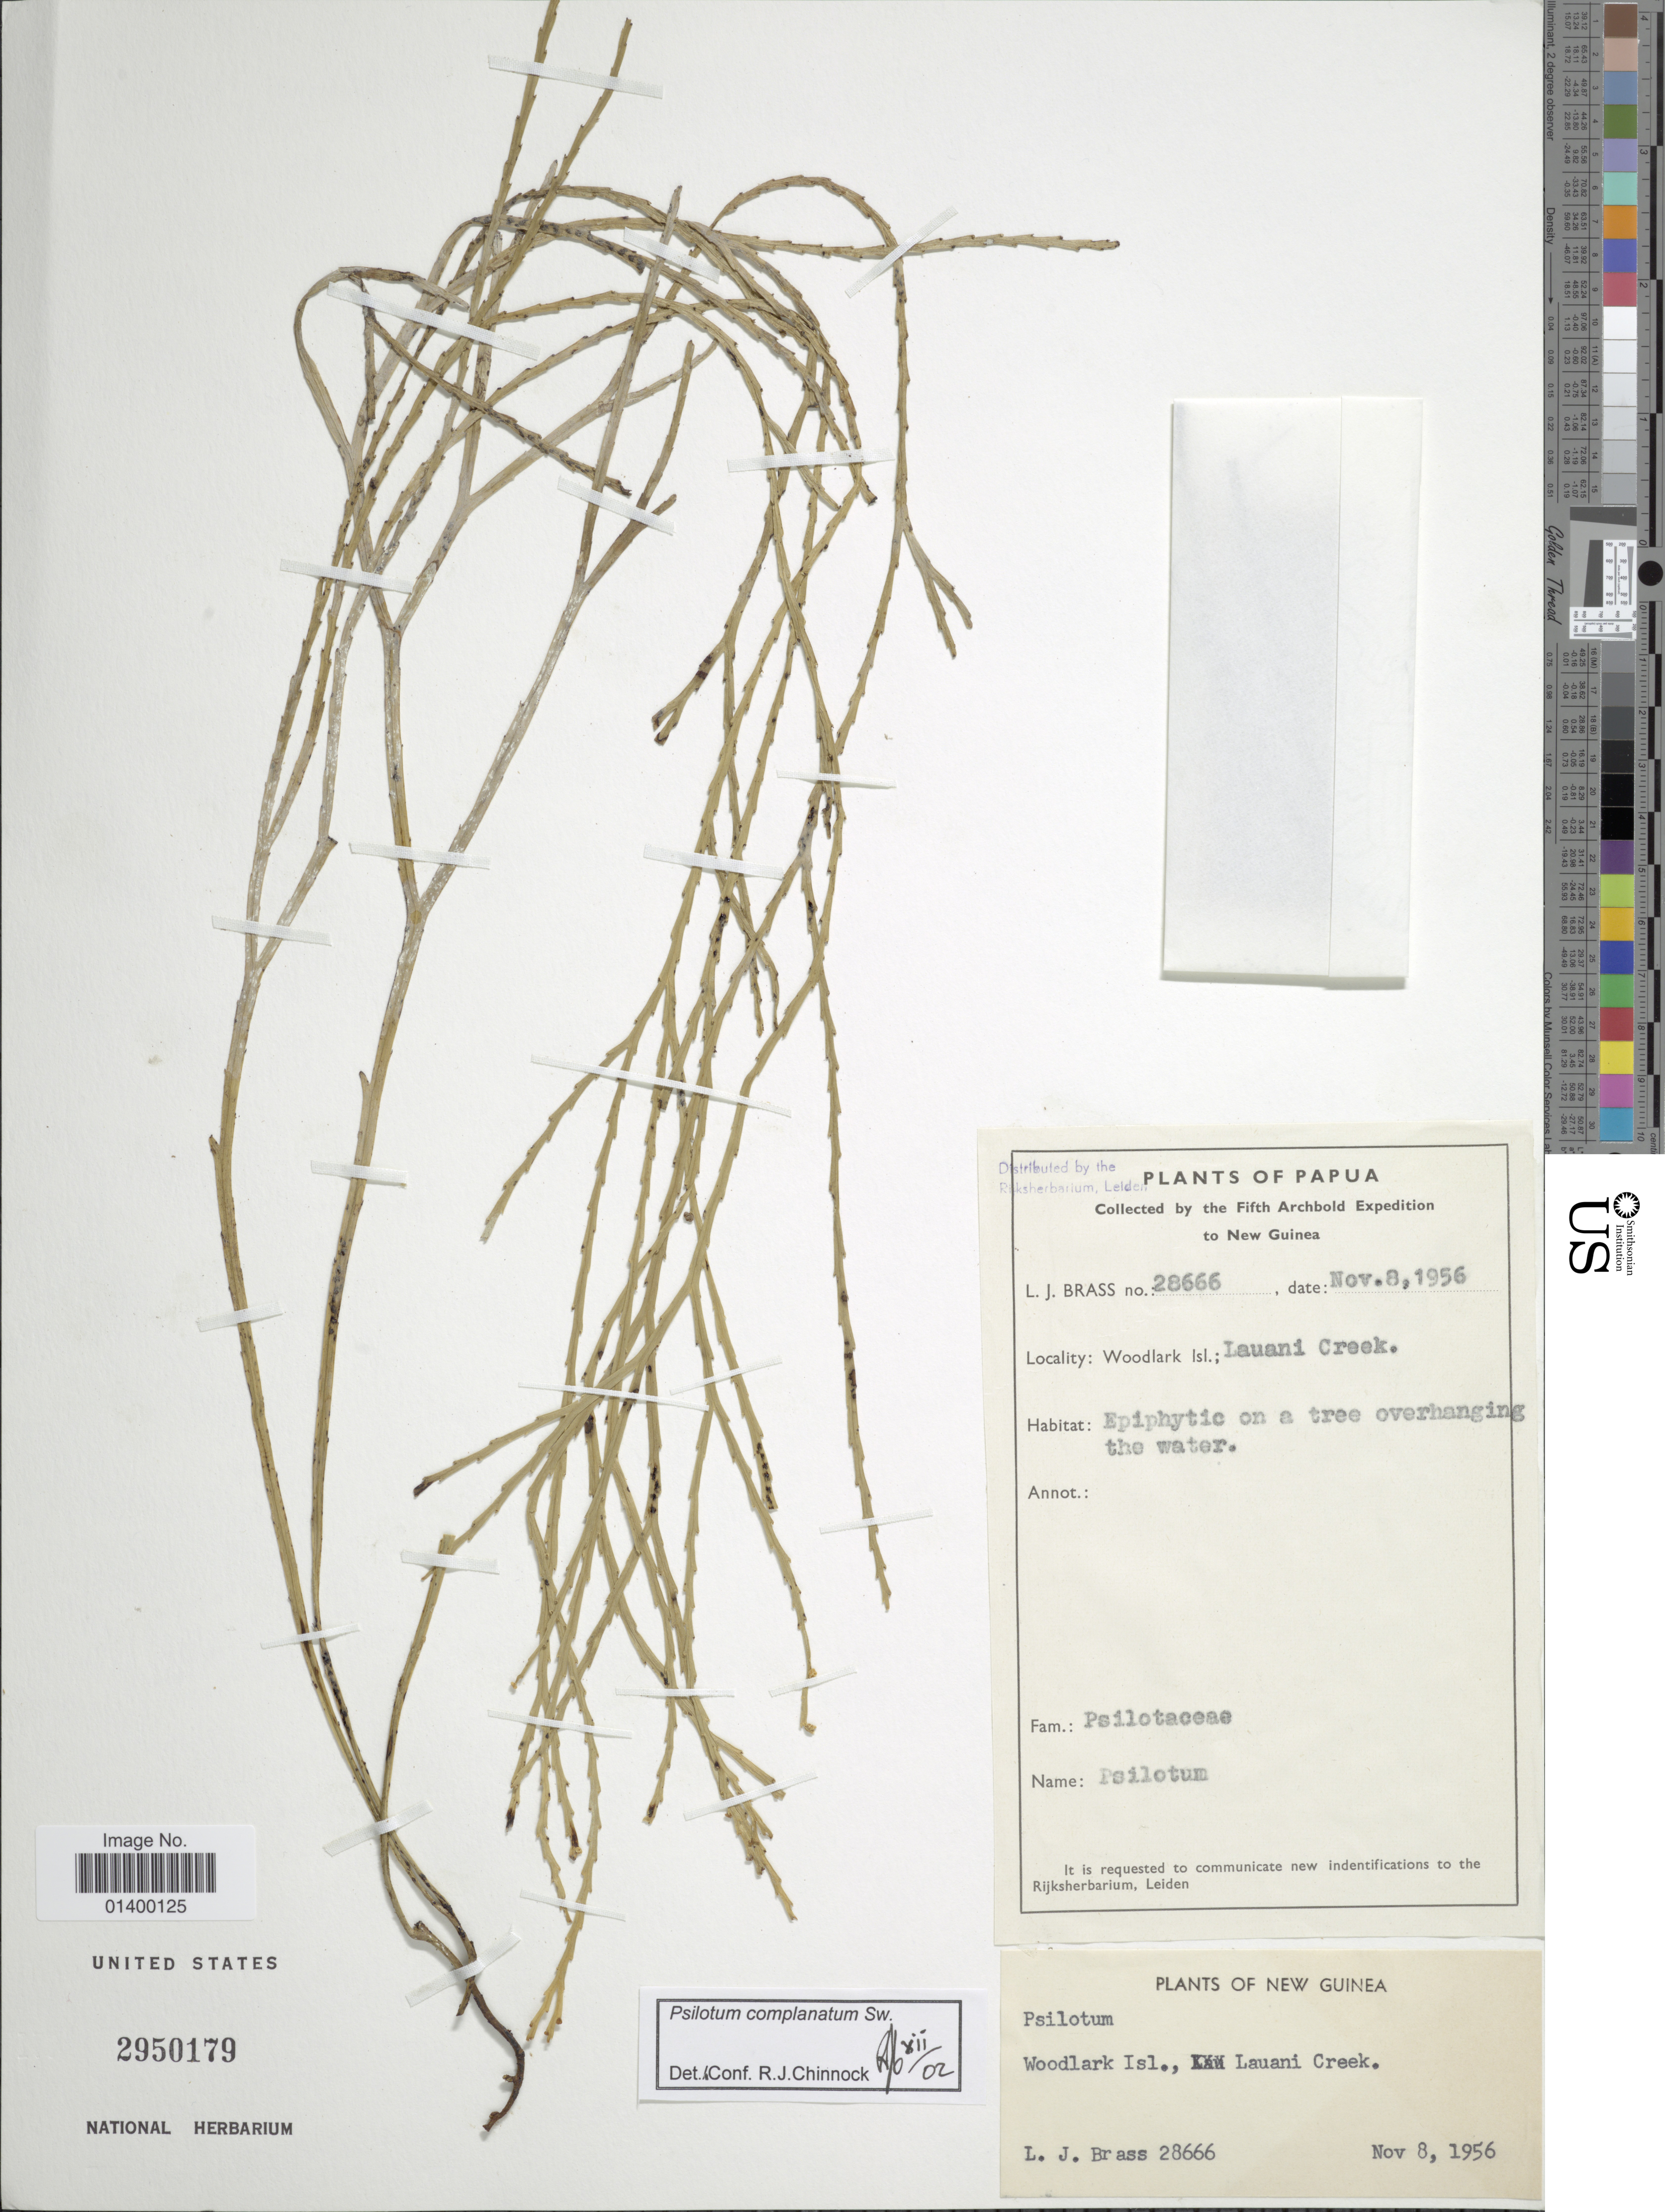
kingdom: Plantae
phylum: Tracheophyta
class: Polypodiopsida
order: Psilotales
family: Psilotaceae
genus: Psilotum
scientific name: Psilotum complanatum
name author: Sw.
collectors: L. J. Brass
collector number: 28666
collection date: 1956-11-08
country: Papua New Guinea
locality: New Guinea, Woodlark Isl., Lauani Creek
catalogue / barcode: US 2950179